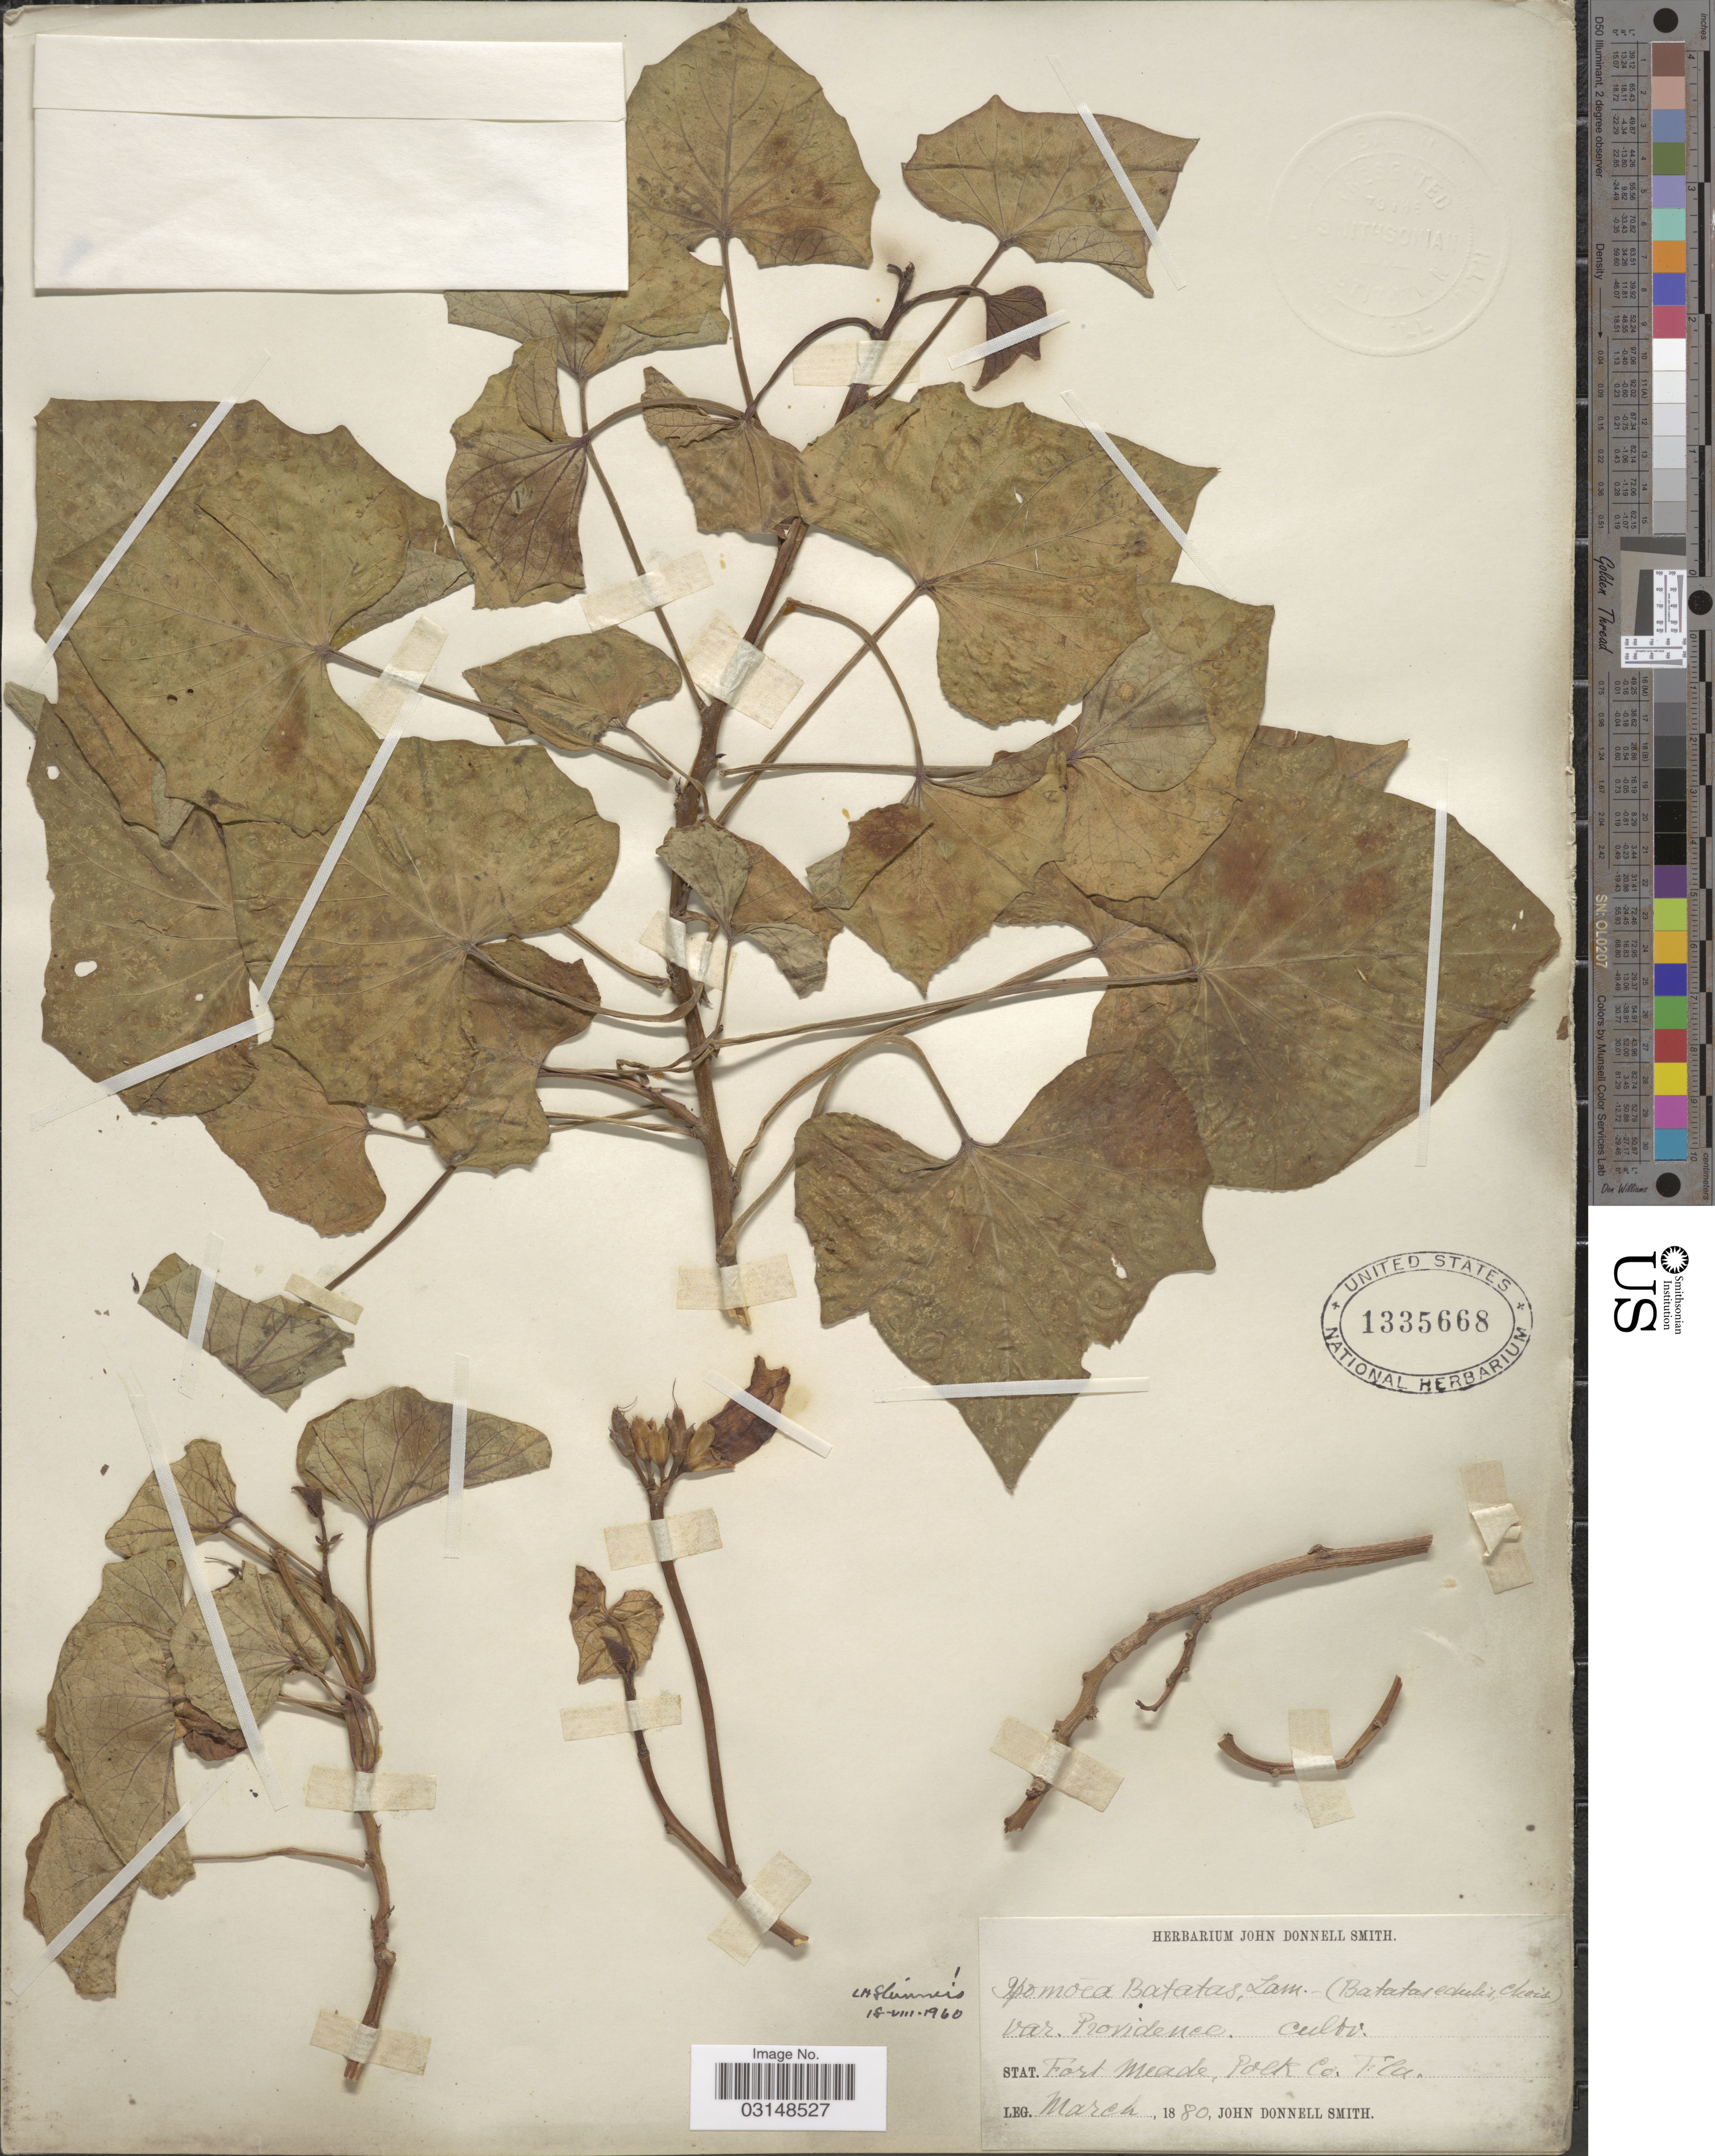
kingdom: Plantae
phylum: Tracheophyta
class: Magnoliopsida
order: Solanales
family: Convolvulaceae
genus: Ipomoea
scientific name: Ipomoea batatas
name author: (L.) Lam.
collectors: J. Donnell Smith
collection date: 1880-03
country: United States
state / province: Florida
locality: Stat. Fort Meade, Polk Co., Fla.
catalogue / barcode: US 1335668